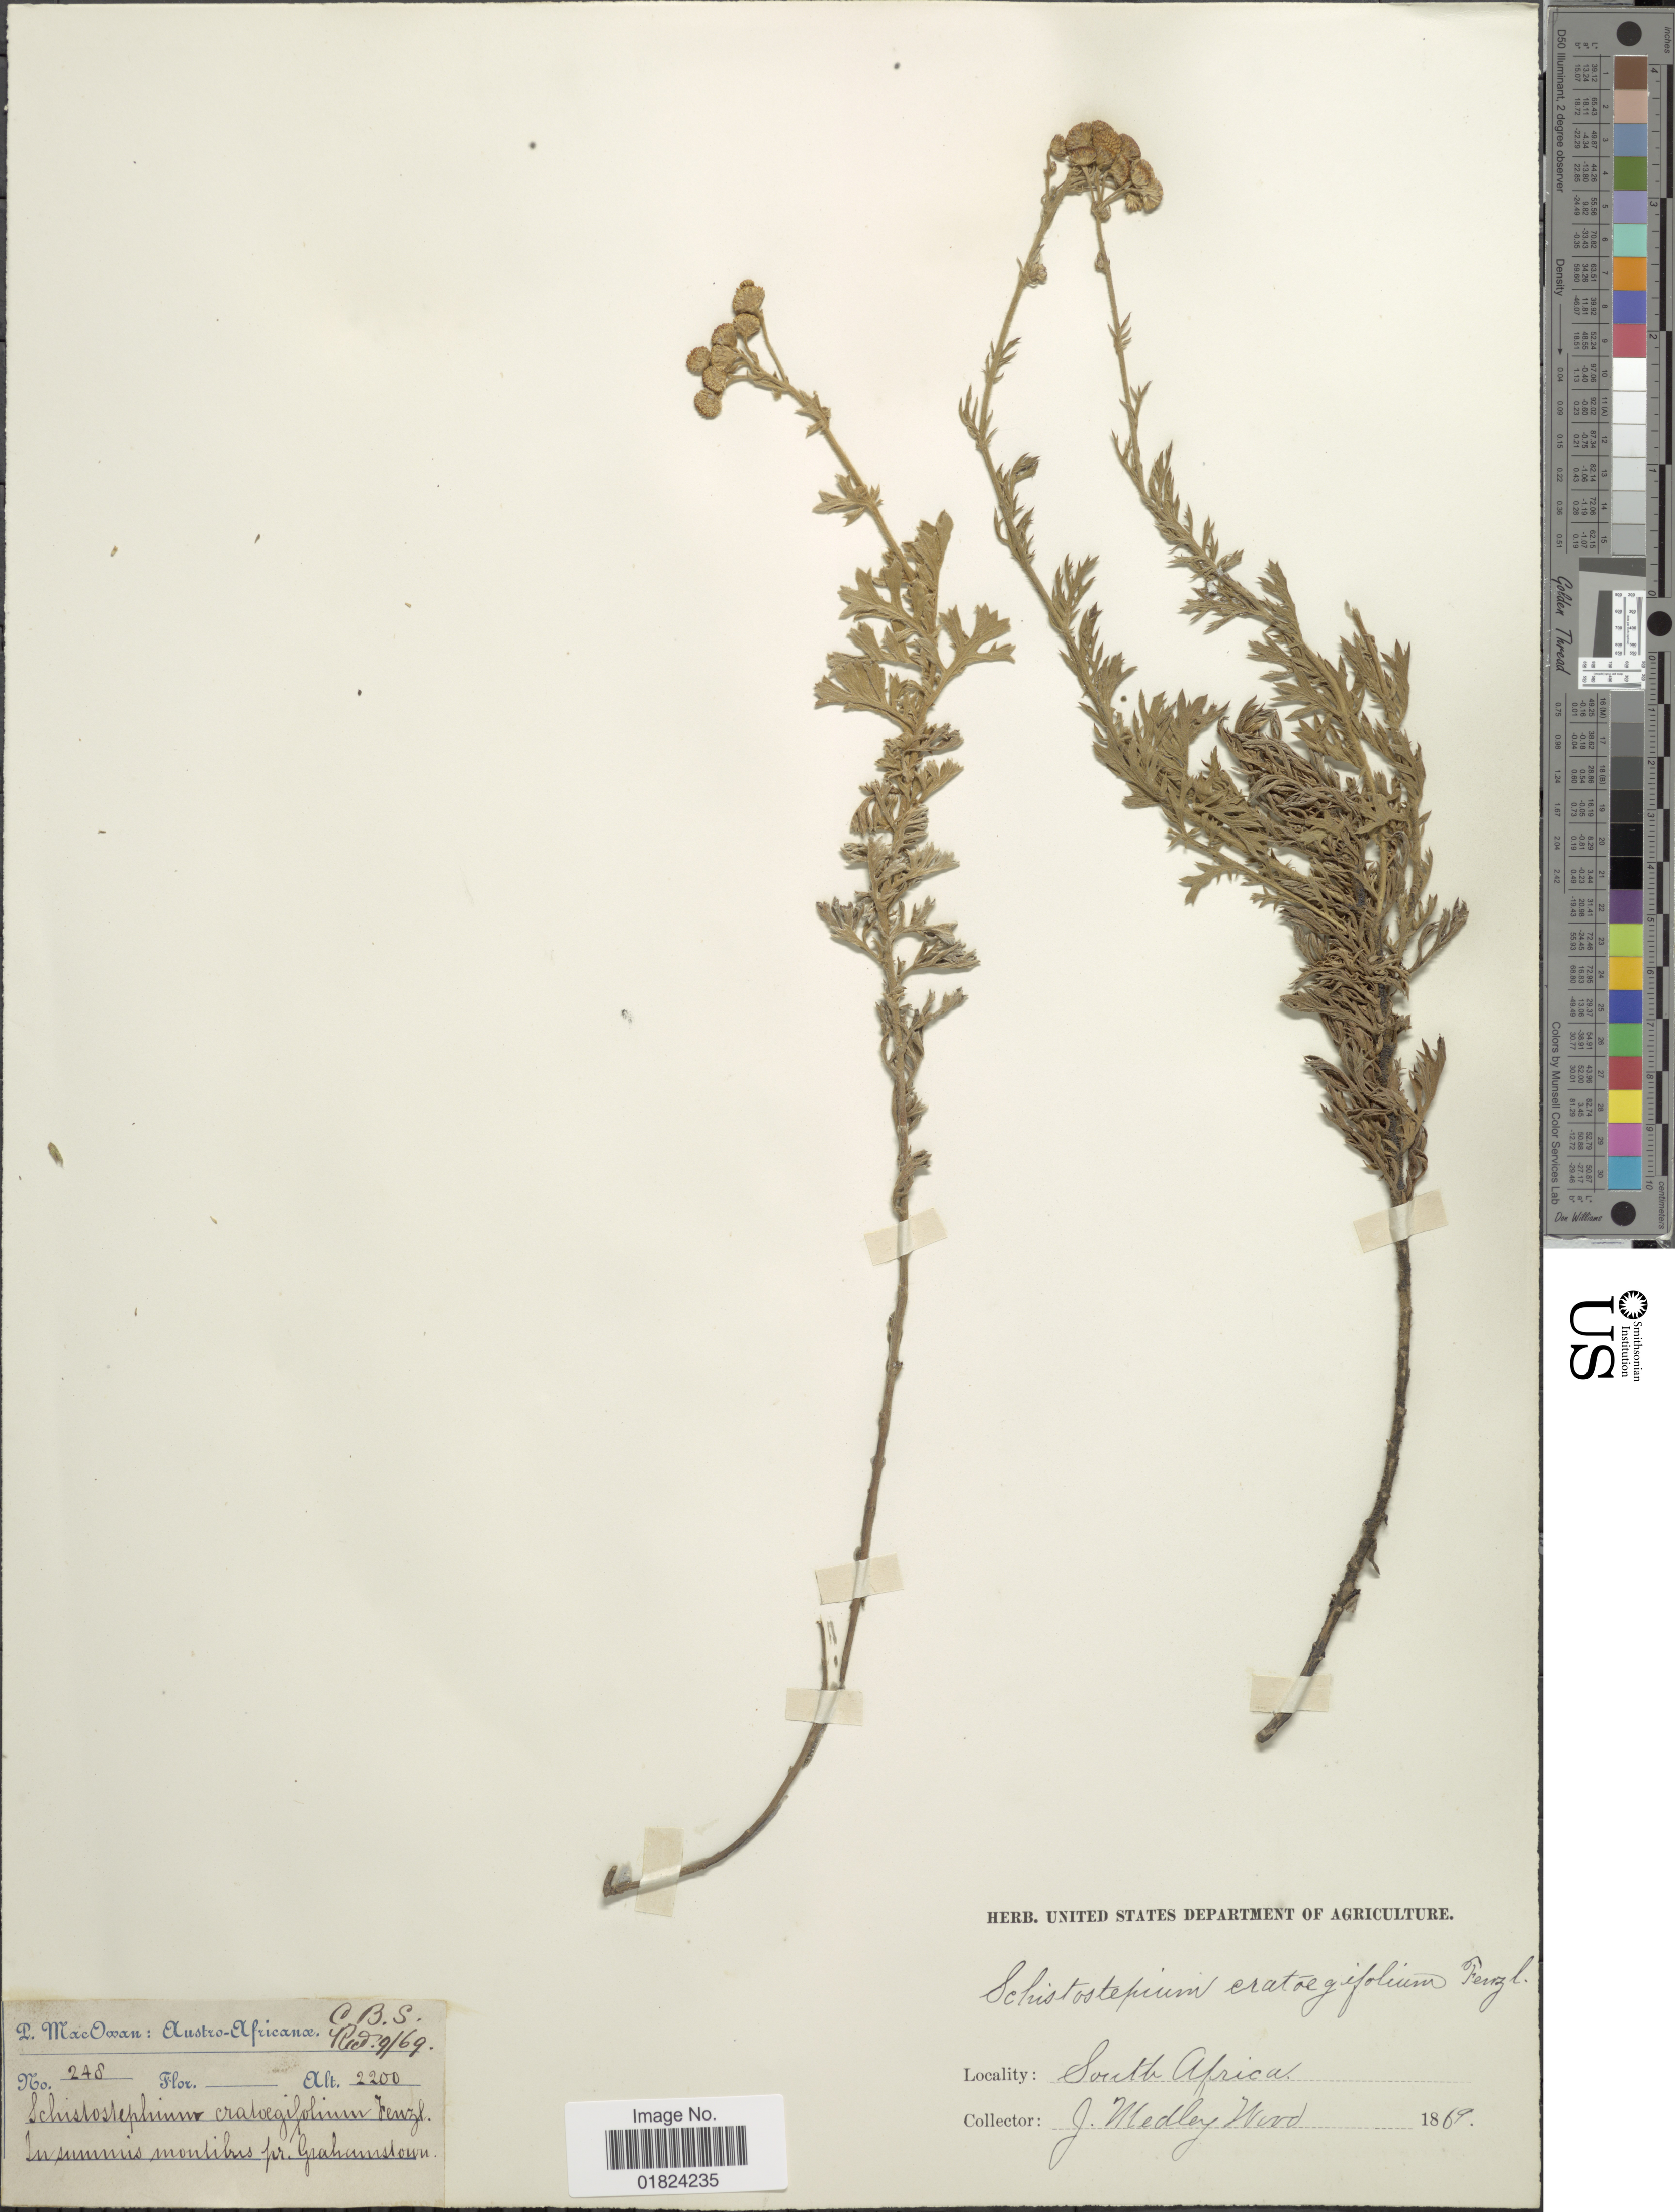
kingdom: Plantae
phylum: Tracheophyta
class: Magnoliopsida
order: Asterales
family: Asteraceae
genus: Schistostephium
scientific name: Schistostephium crataegifolium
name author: (DC.) Fenzl ex Harv.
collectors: J. Medley Wood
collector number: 248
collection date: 1869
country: South Africa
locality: In sumnis montibus pr. Grahamstown